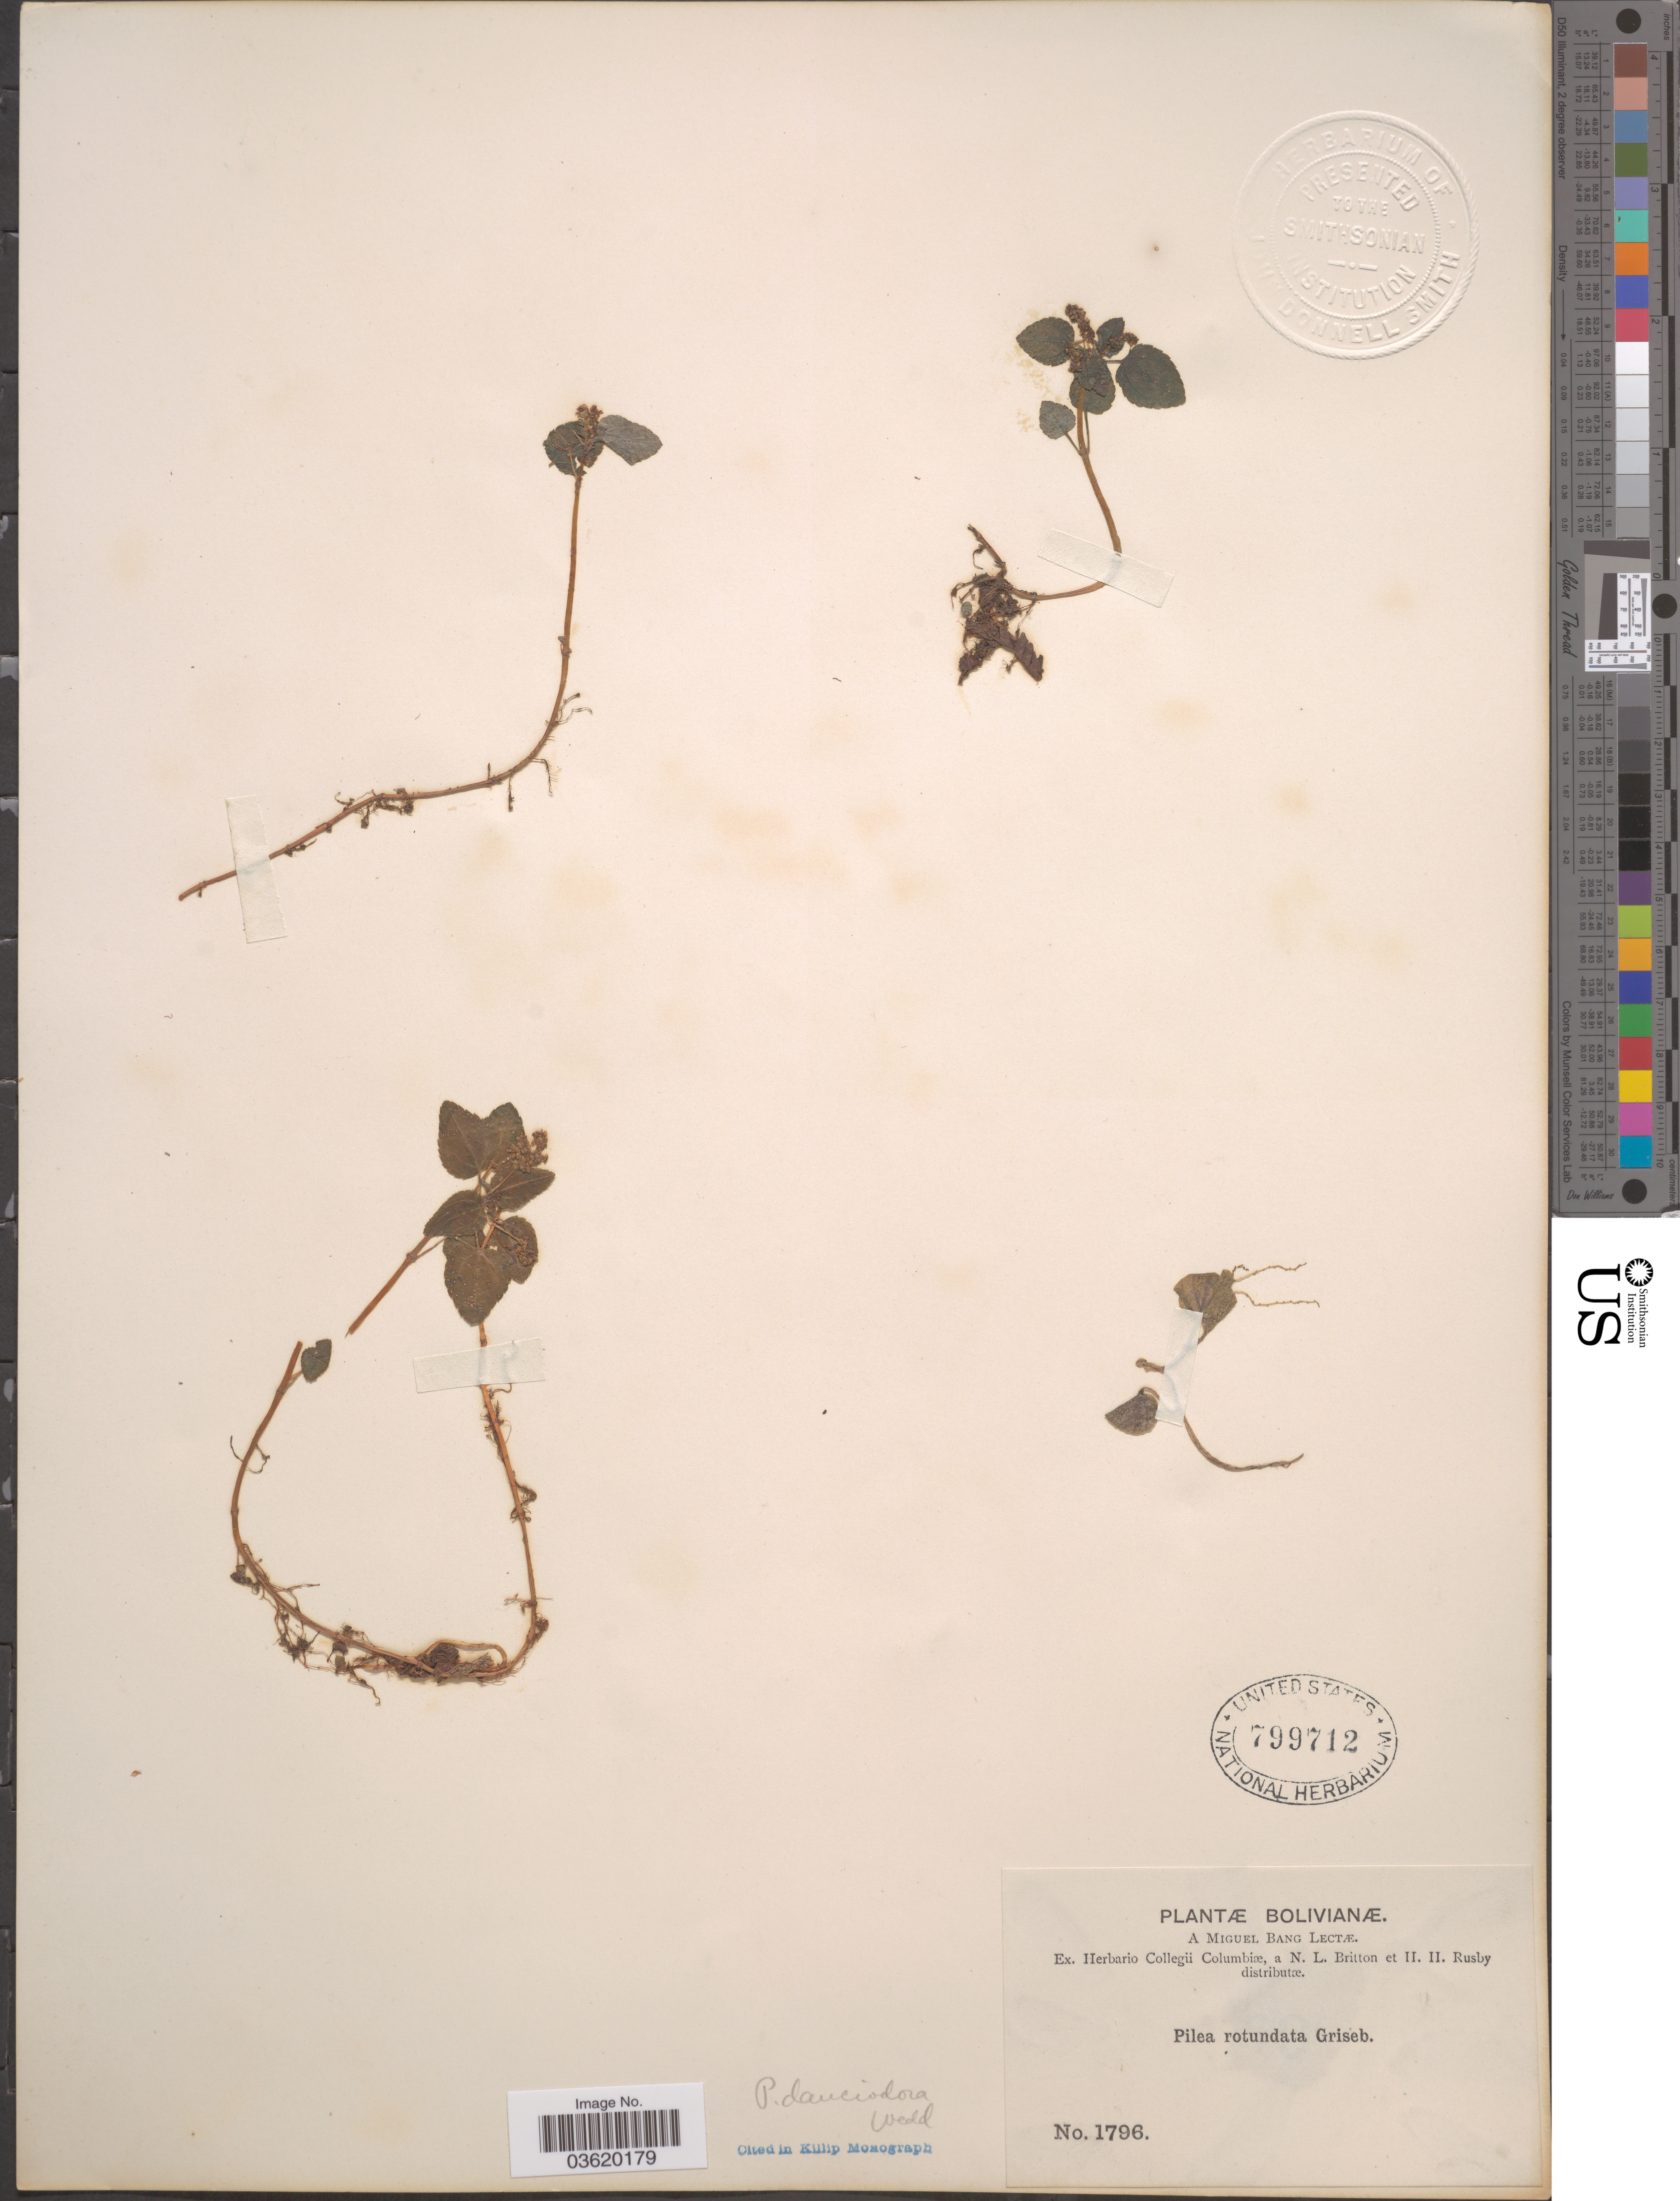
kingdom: Plantae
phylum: Tracheophyta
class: Magnoliopsida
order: Rosales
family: Urticaceae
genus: Pilea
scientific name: Pilea dauciodora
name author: Pav. ex Wedd.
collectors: M. Bang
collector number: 1796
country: Bolivia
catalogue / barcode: US 799712